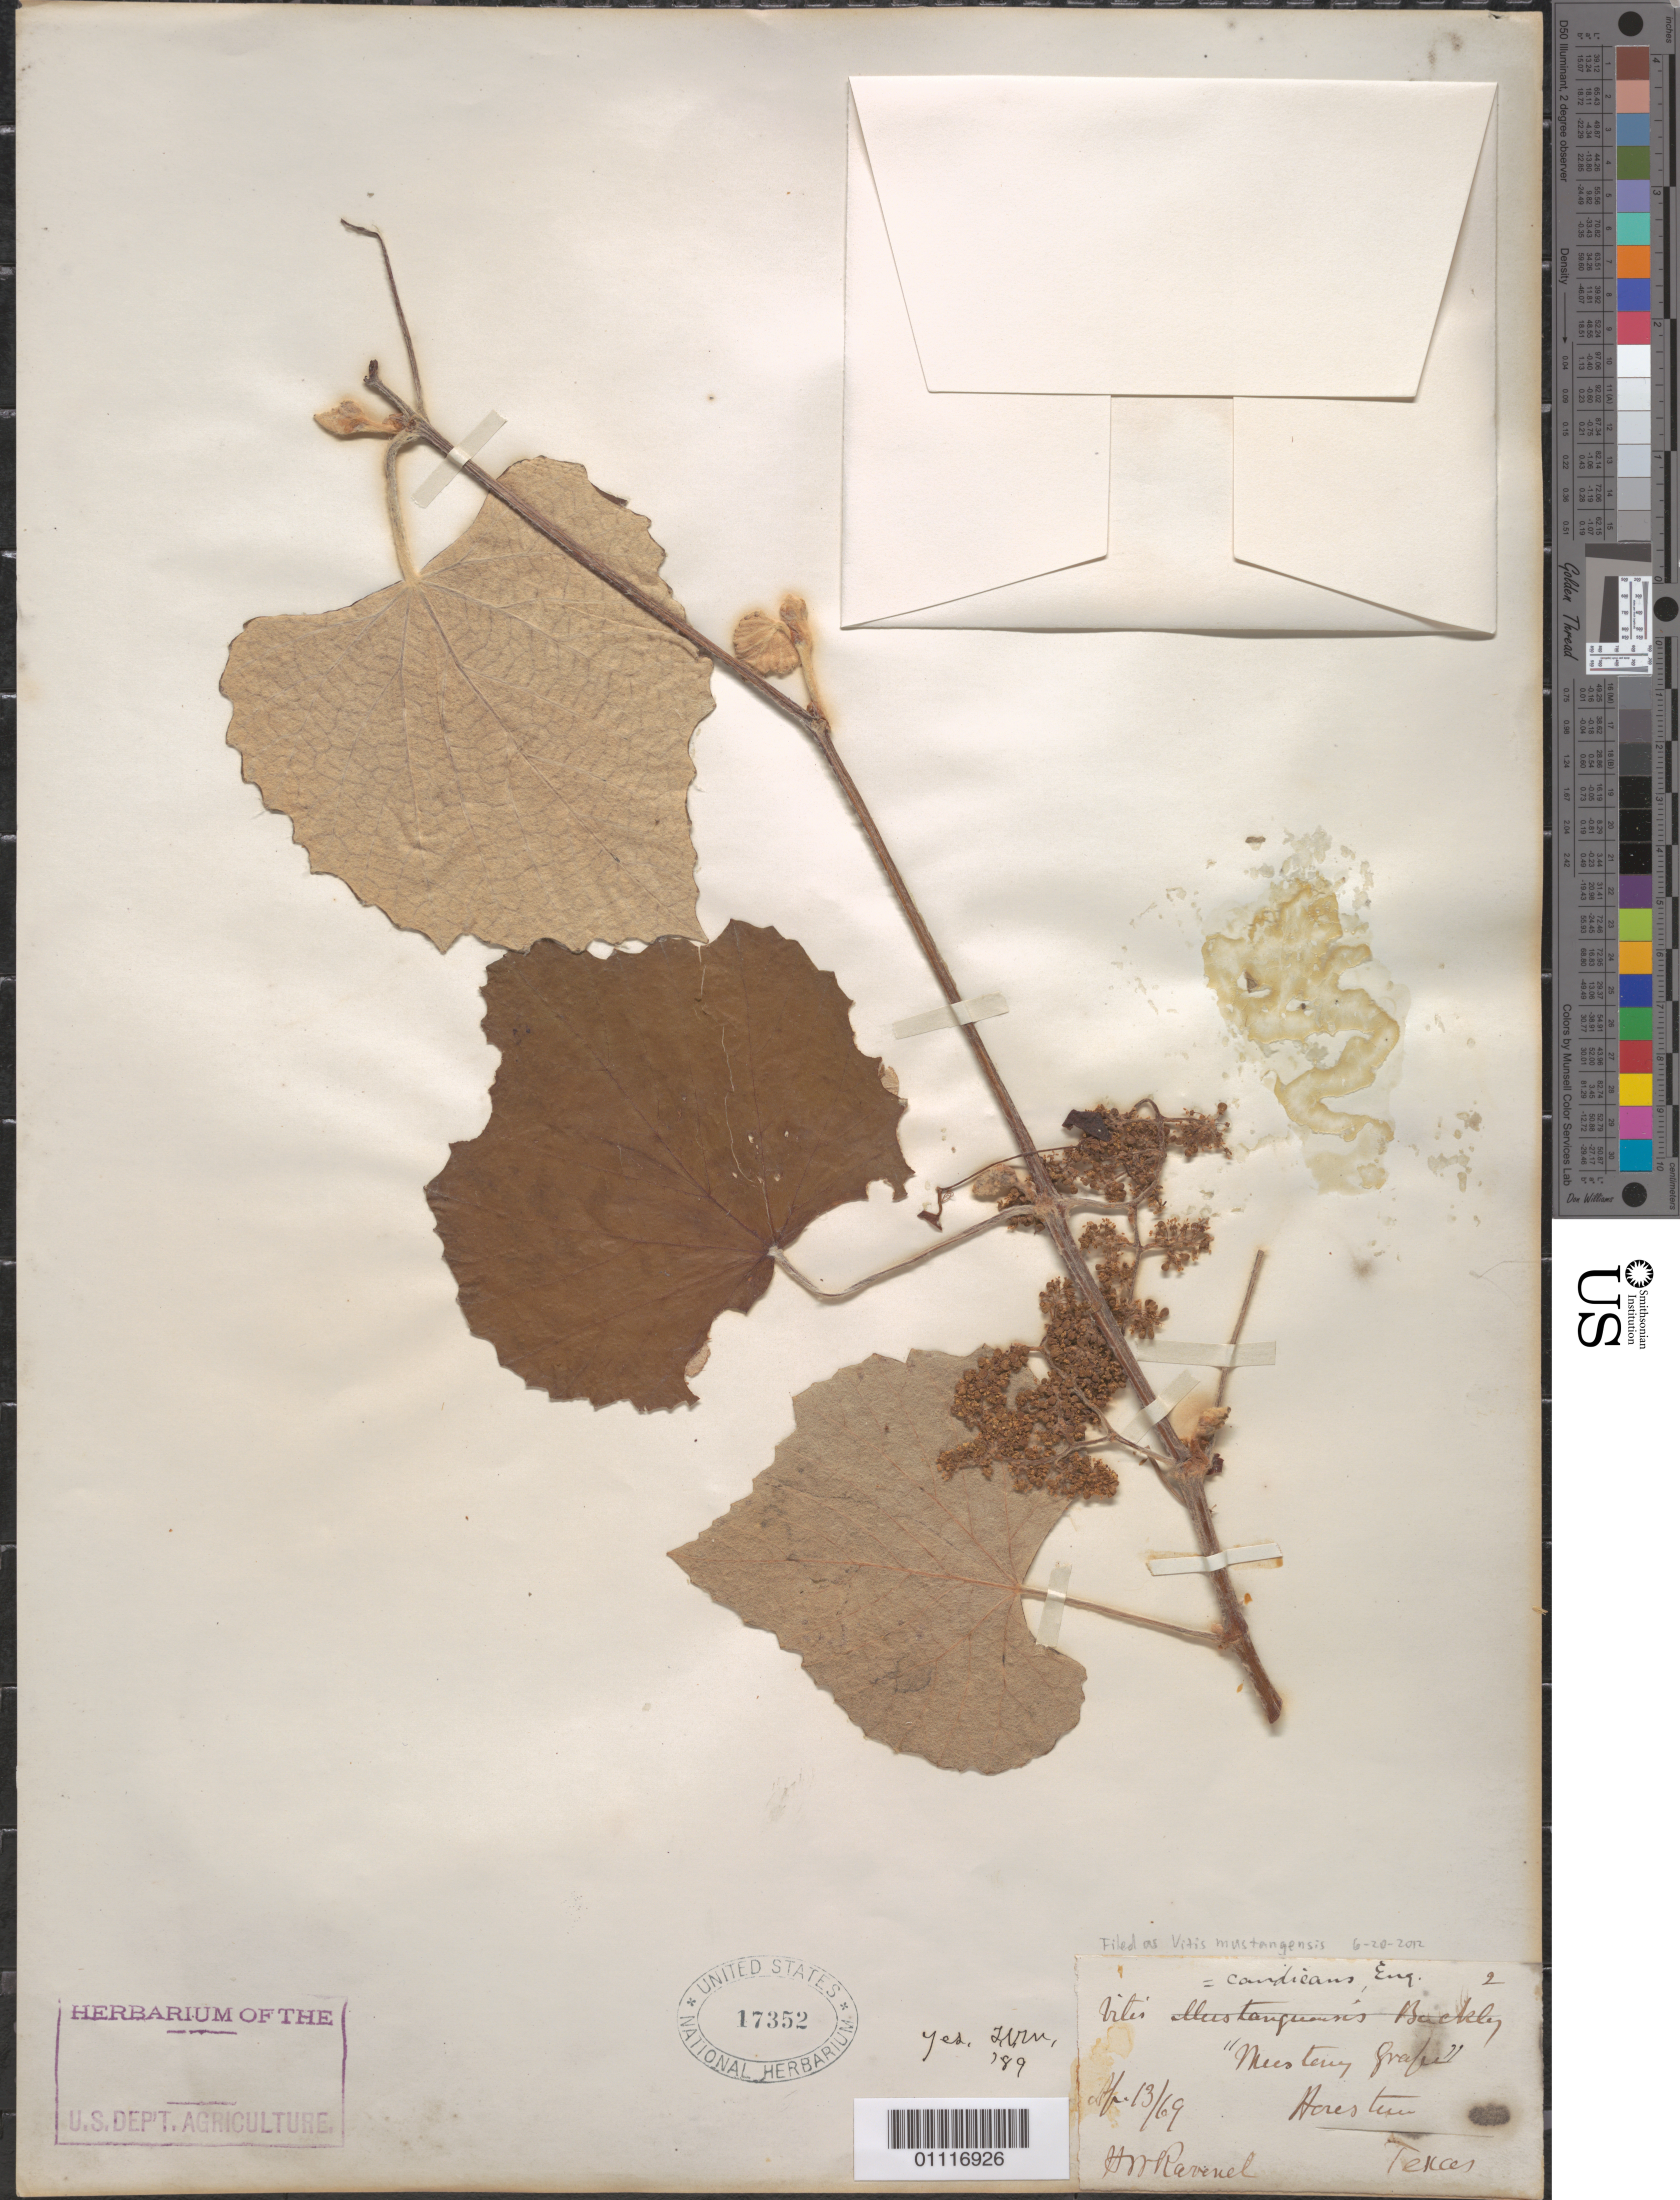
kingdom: Plantae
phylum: Tracheophyta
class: Magnoliopsida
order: Vitales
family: Vitaceae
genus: Vitis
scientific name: Vitis mustangensis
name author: Buckley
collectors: H. Ravenel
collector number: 2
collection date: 1869-04-13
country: United States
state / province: Texas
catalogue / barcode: US 17352